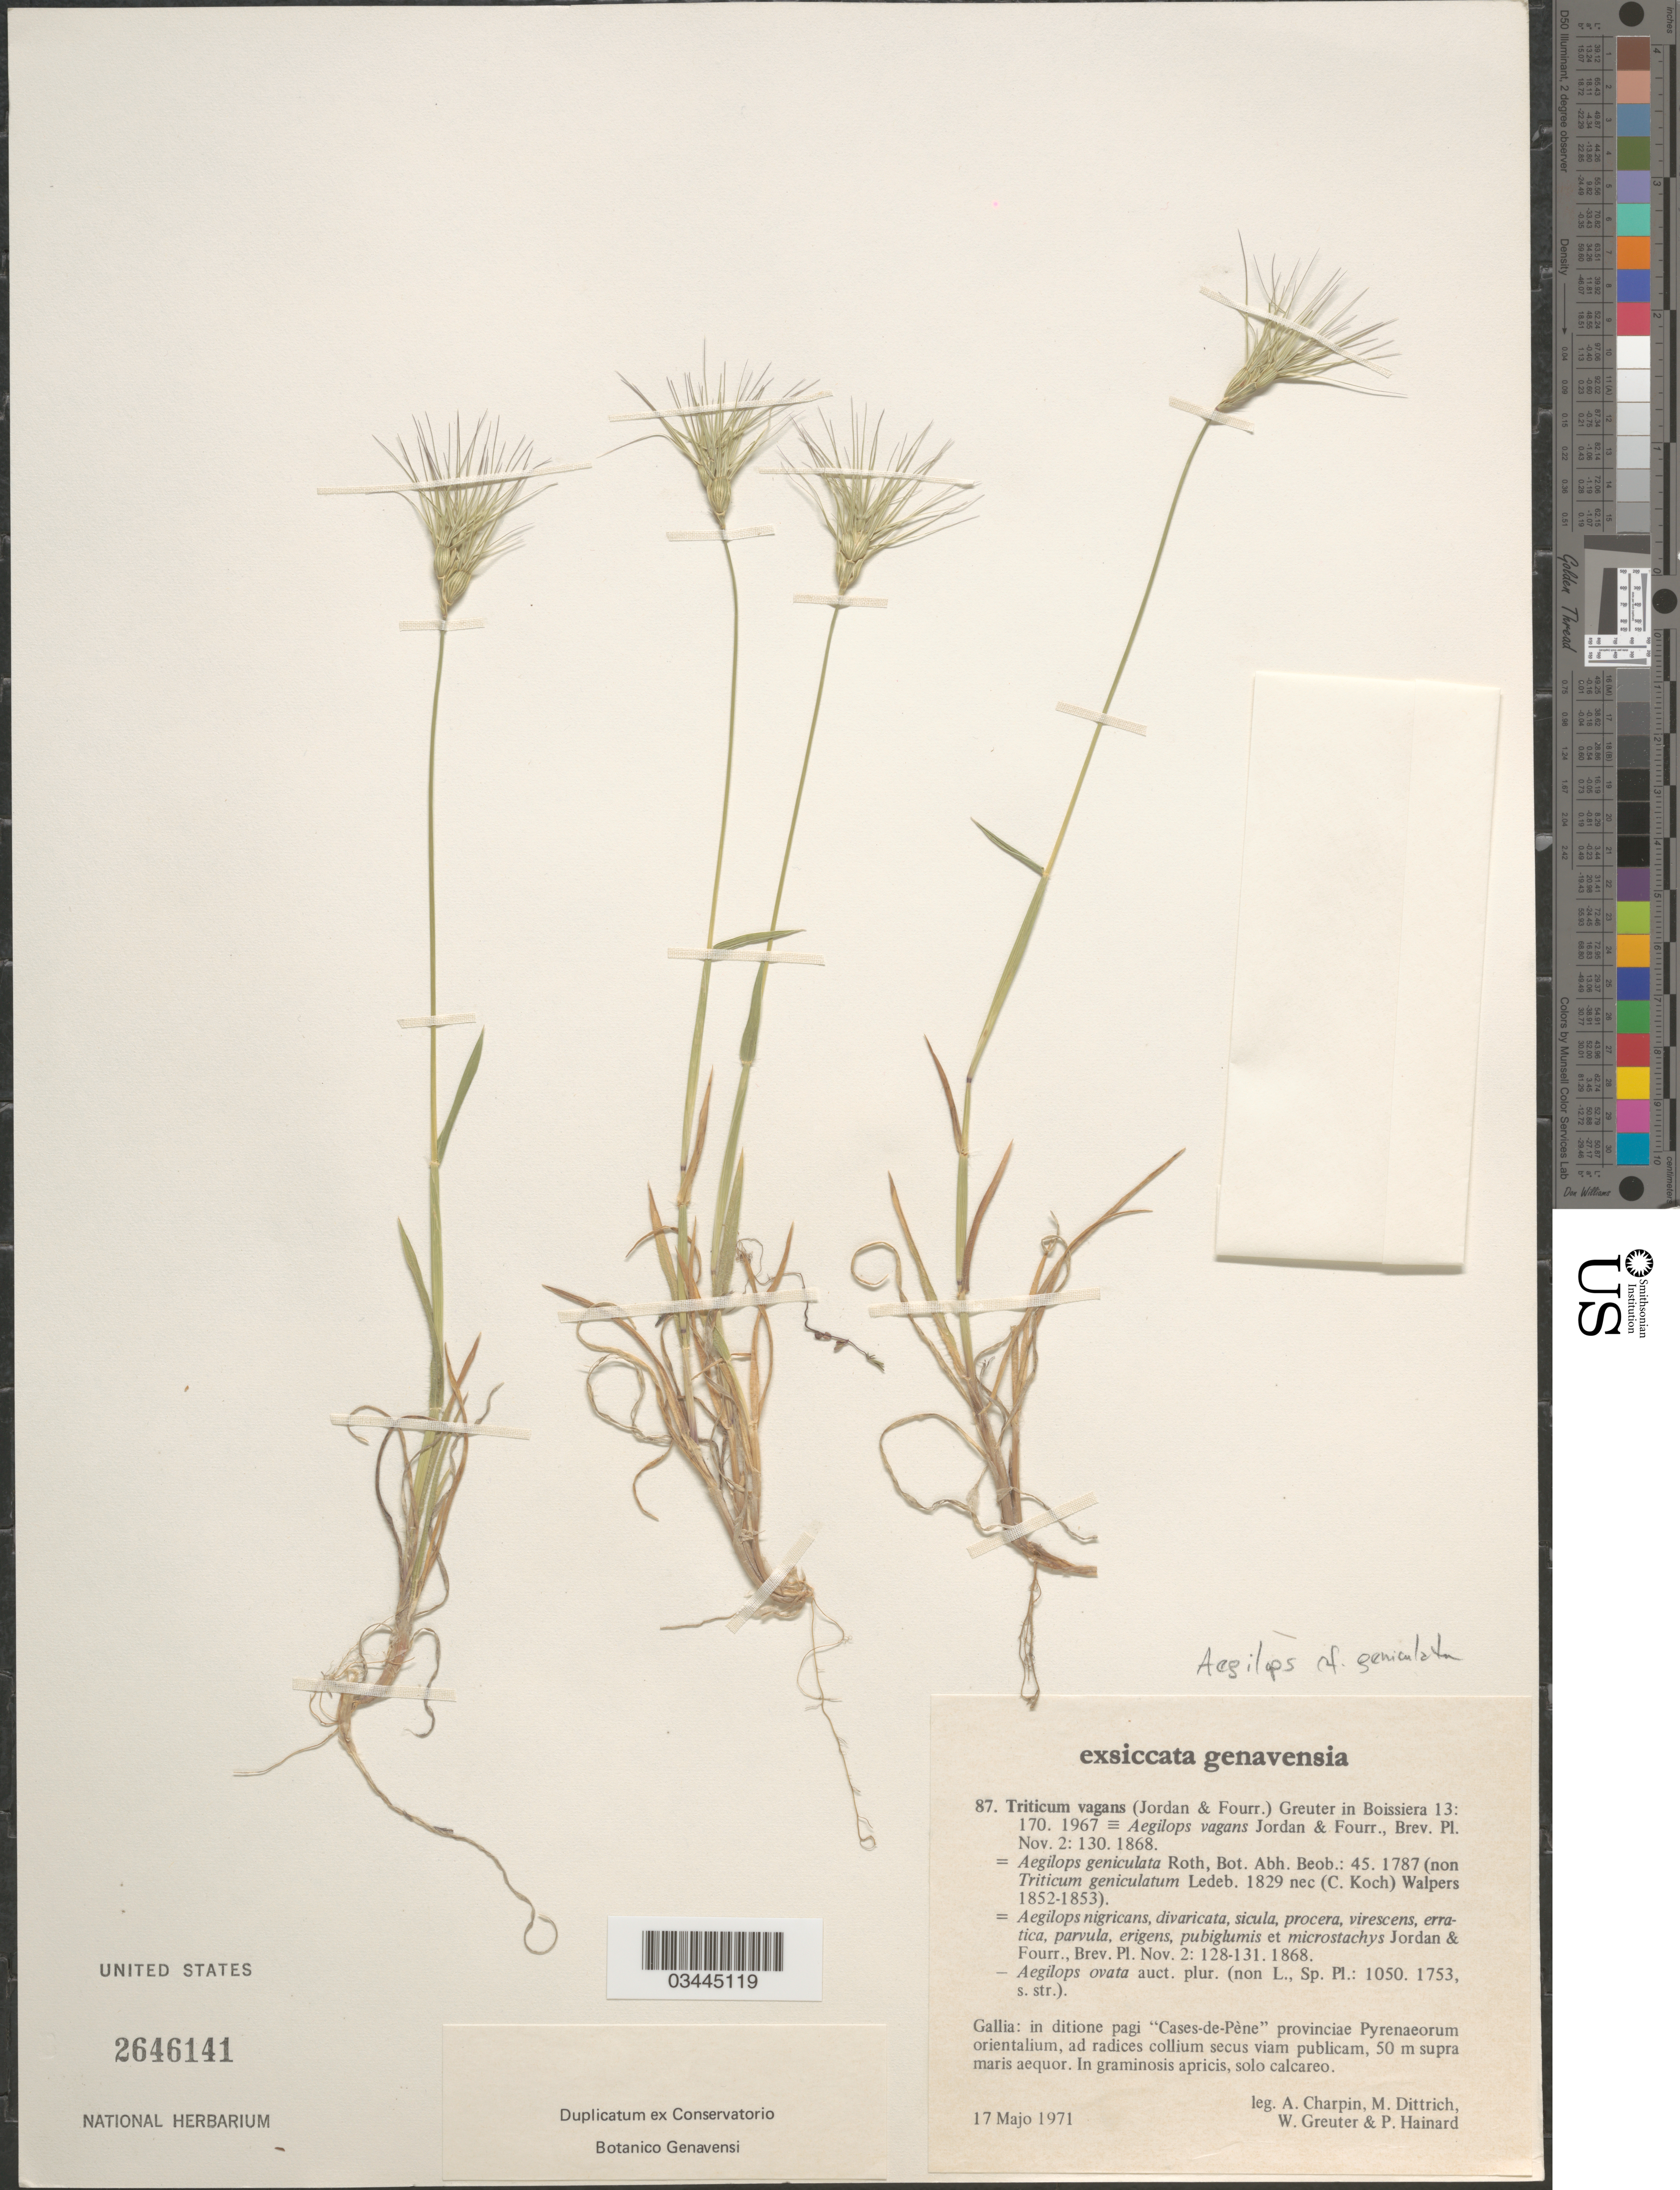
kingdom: Plantae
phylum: Tracheophyta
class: Liliopsida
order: Poales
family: Poaceae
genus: Aegilops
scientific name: Aegilops geniculata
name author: Roth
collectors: A. Charpin, M. Dittrich, W. Greuter & P. Hainard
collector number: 87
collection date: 1971-05-17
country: France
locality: Gallia: in ditione pagi "Cases-de-Pène" provinciae Pyrenaeorum orientalium, ad radices collium secus viam publicam, 50 m supra maris aequor. In graminosis apricis, solo calcareo.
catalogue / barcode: US 2646141